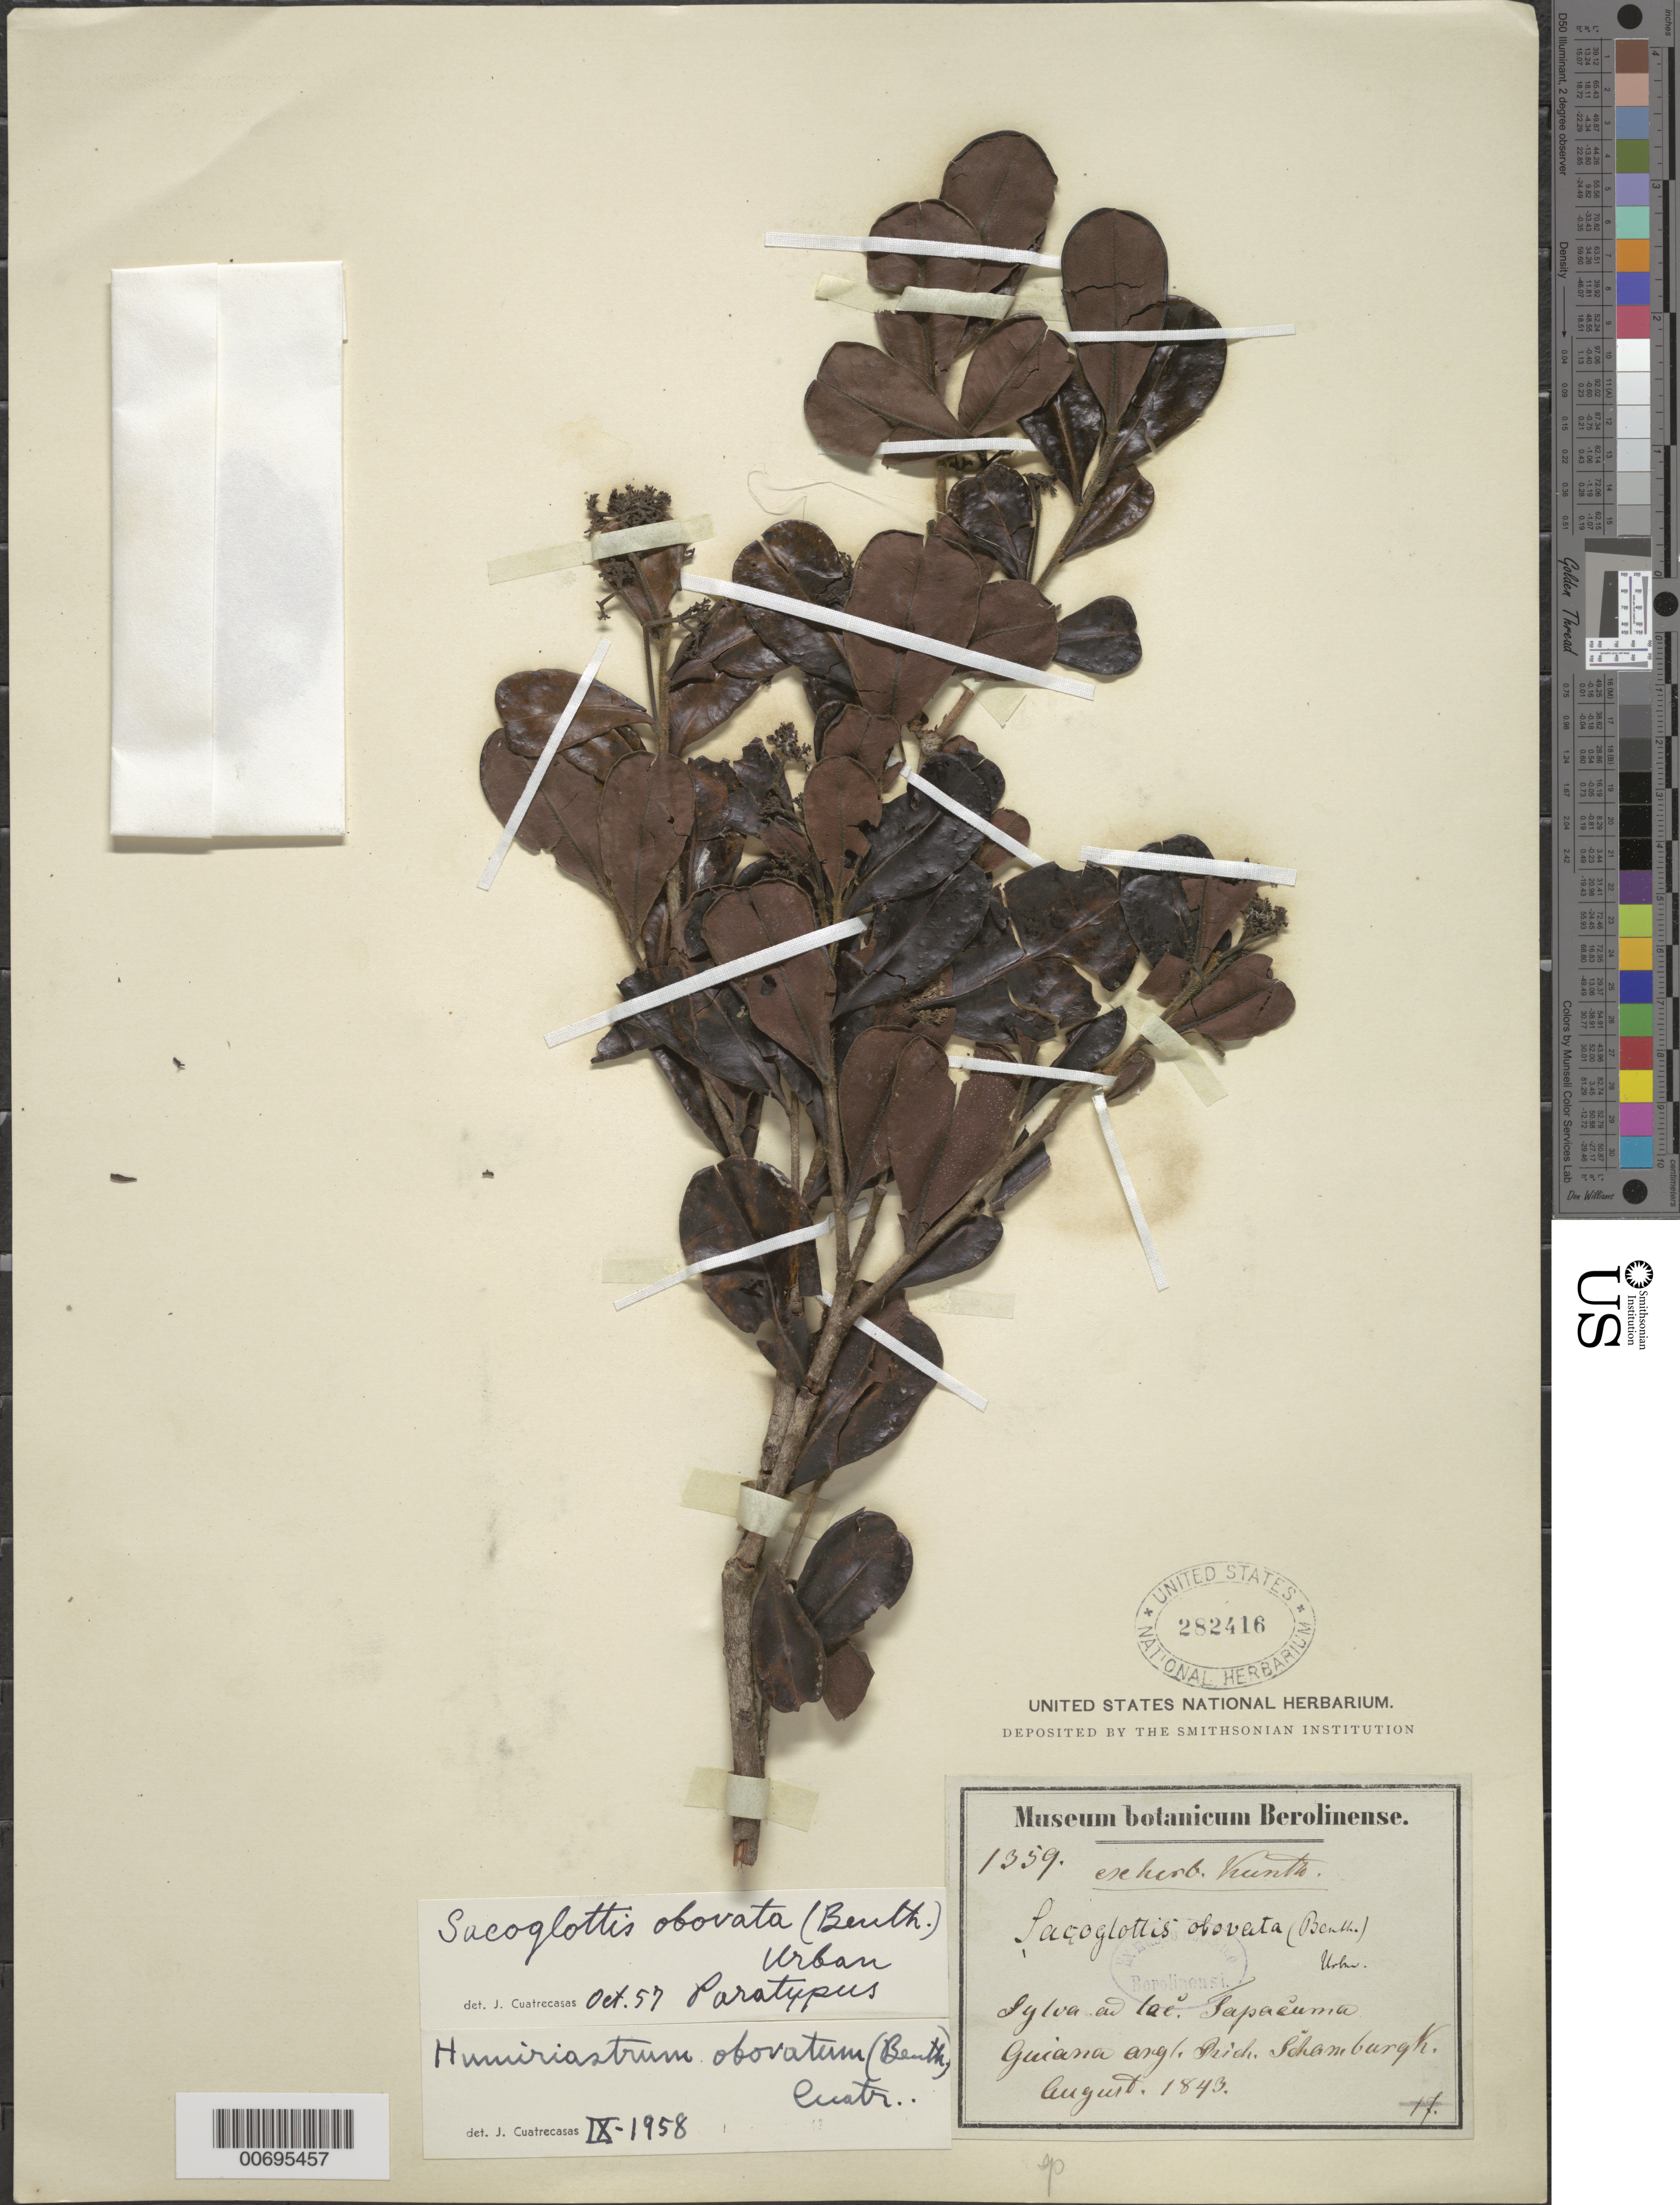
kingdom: Plantae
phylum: Tracheophyta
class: Magnoliopsida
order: Malpighiales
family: Humiriaceae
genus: Humiriastrum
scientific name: Humiriastrum obovatum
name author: (Benth.) Cuatrec.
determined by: Cuatrecasas, J.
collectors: -- Schomburgk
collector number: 1359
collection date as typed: August 1843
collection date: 1843-08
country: Guyana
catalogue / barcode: US 282416